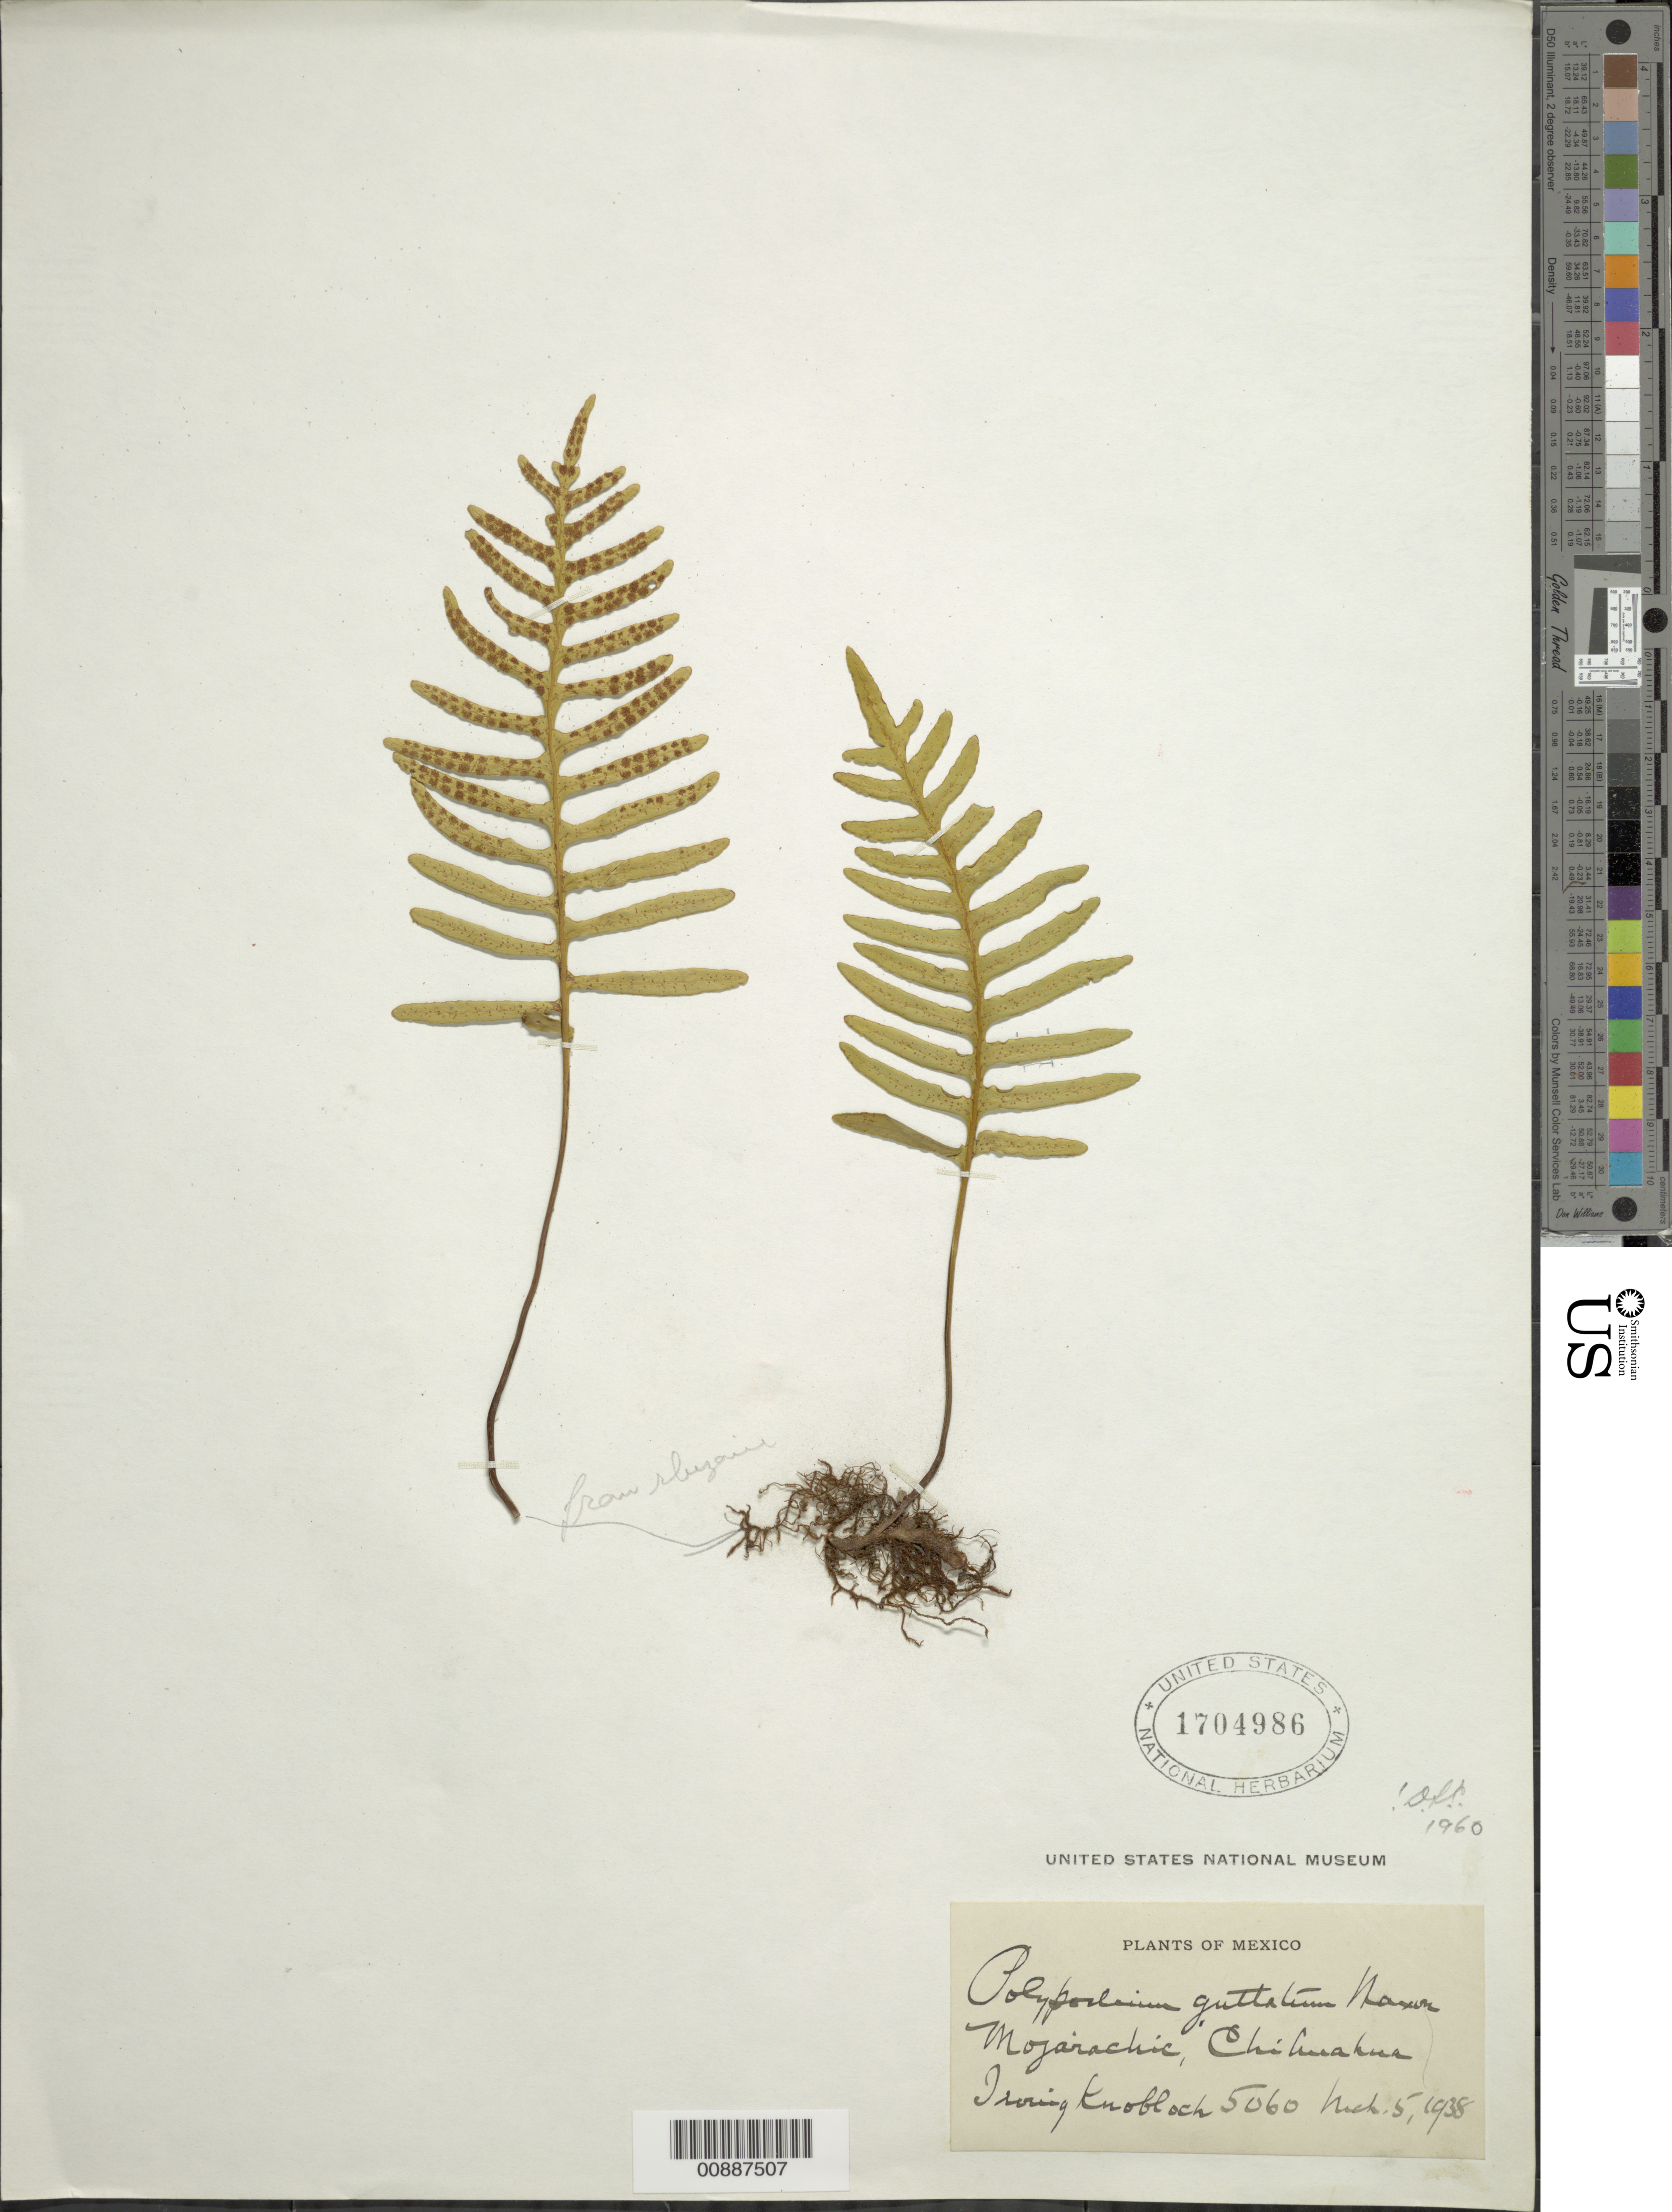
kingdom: Plantae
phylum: Tracheophyta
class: Polypodiopsida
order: Polypodiales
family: Polypodiaceae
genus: Pleopeltis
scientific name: Pleopeltis guttata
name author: (Maxon) E.G. Andrews & Windham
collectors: I. W. Knobloch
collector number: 5060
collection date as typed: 05 Mar 1938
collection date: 1938-03-05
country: Mexico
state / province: Chihuahua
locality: Mojarachic, Chihuahua.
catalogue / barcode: US 1704986